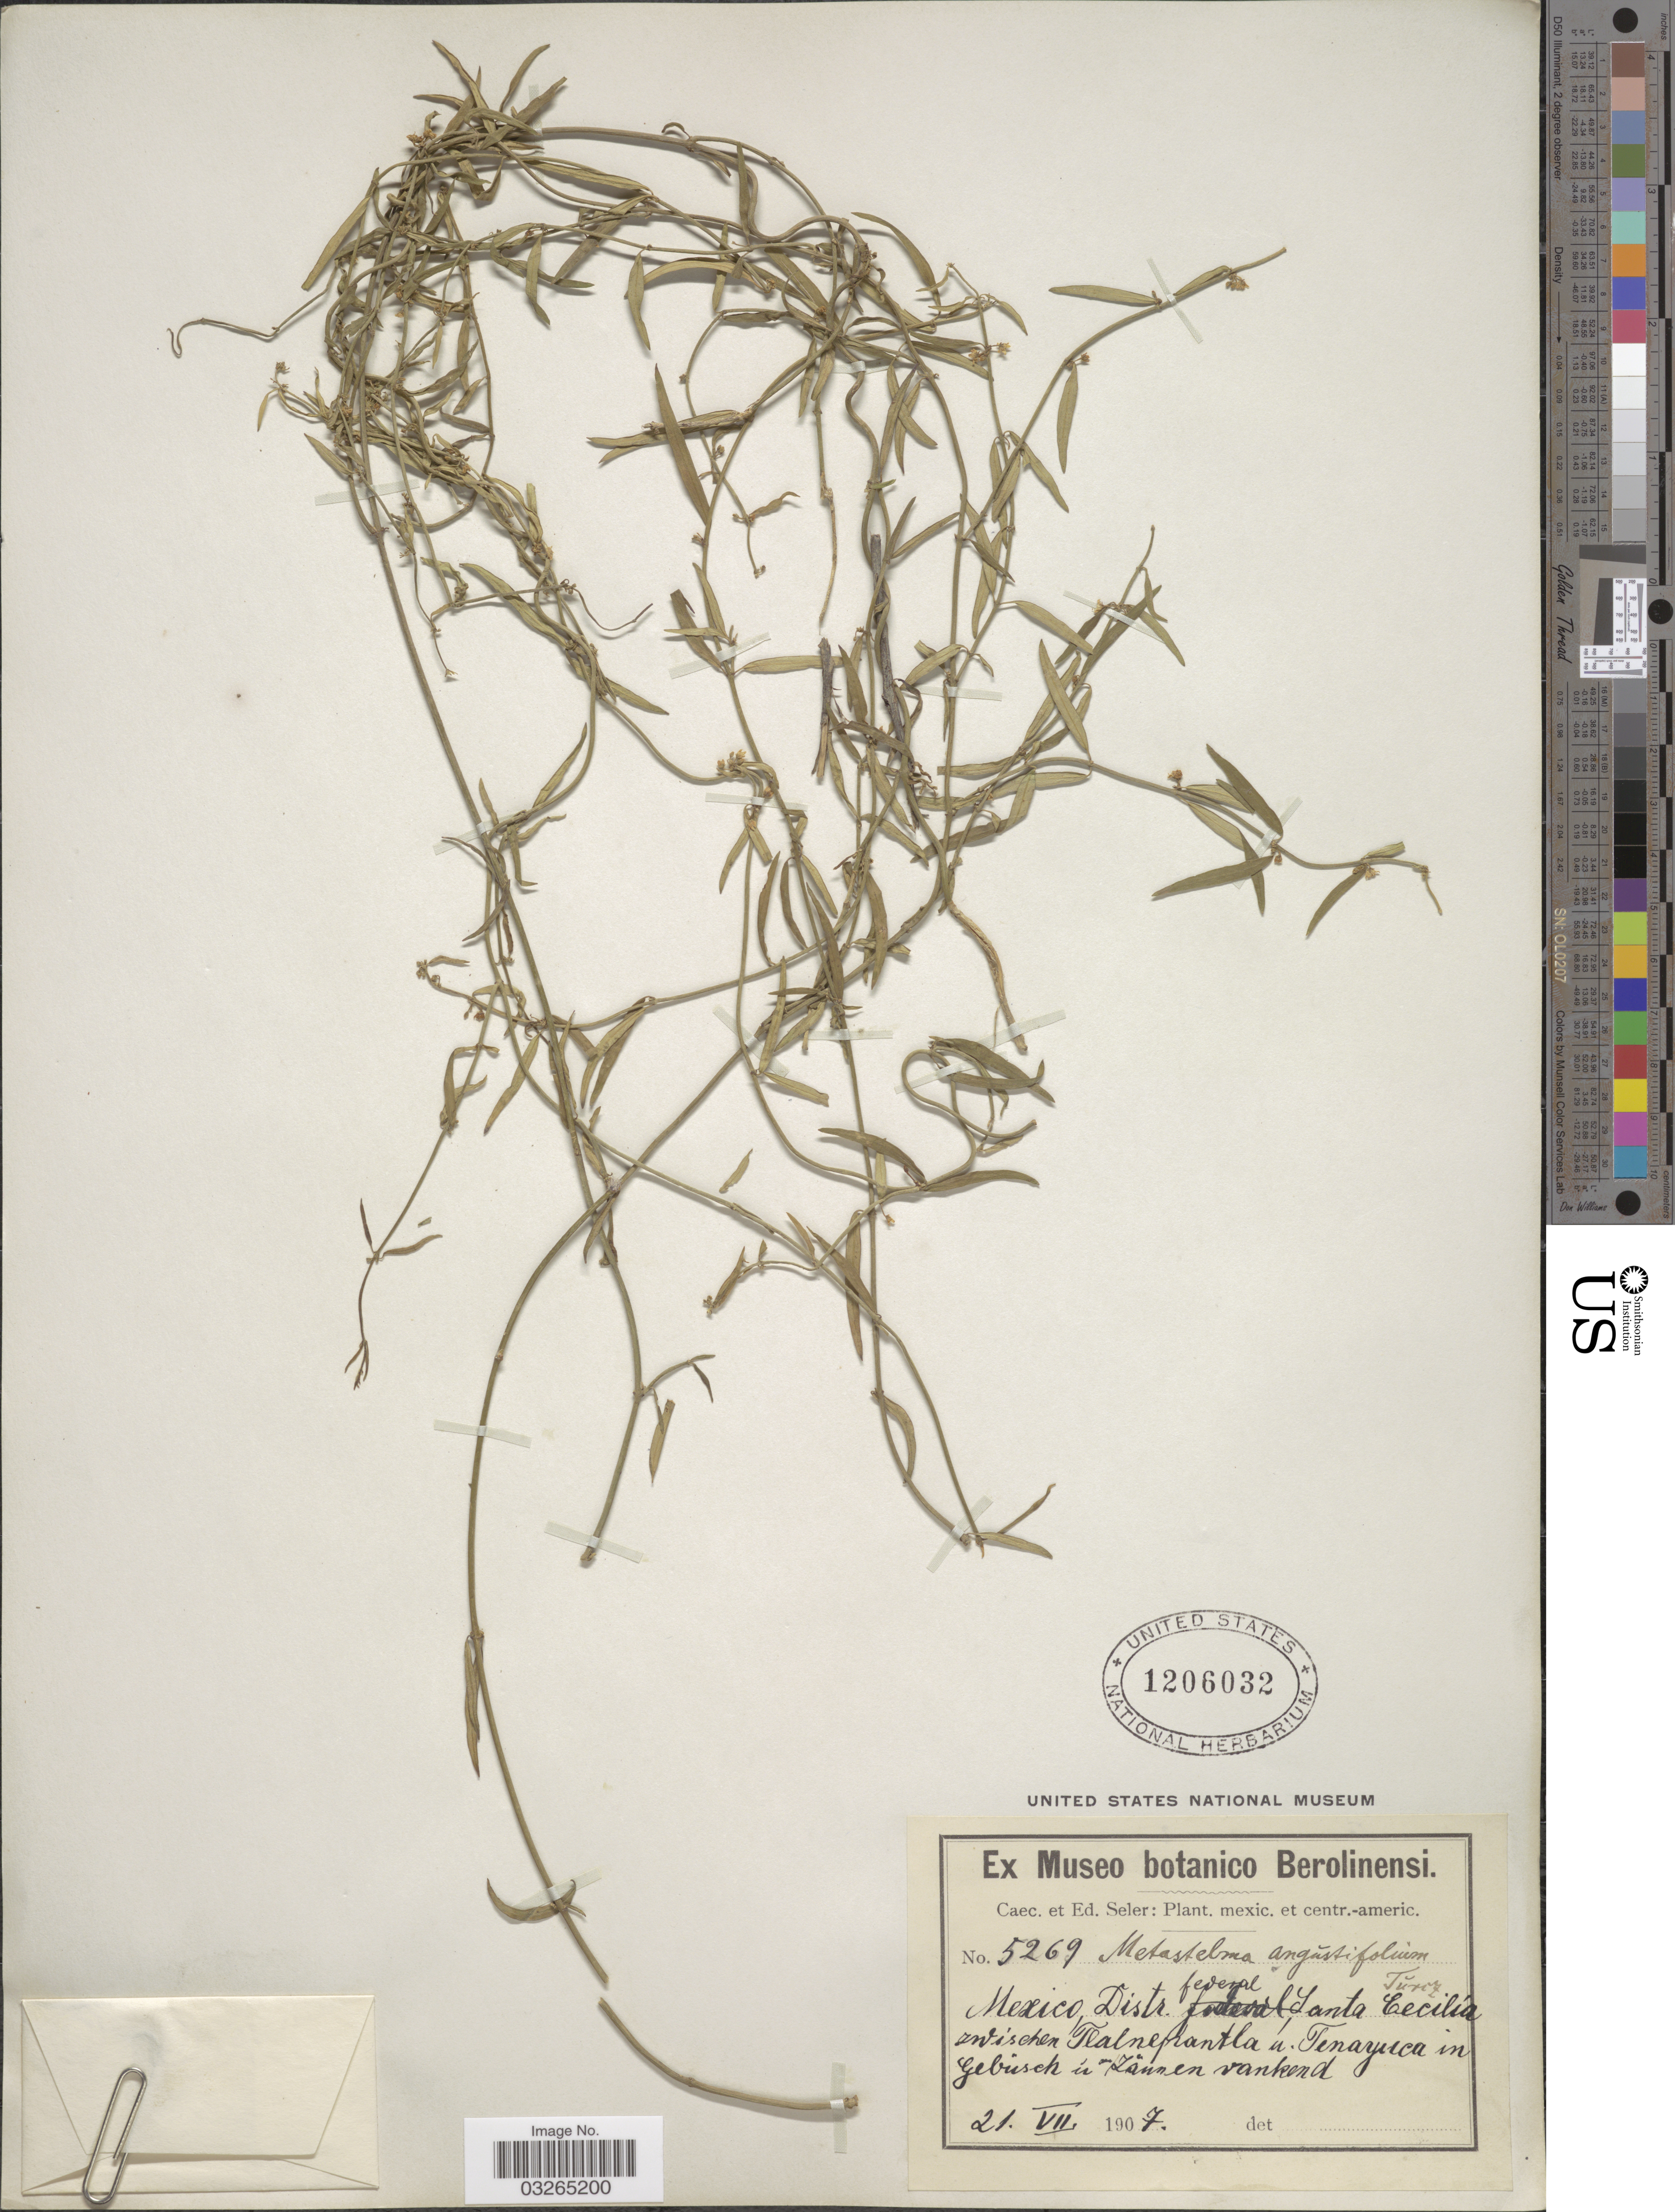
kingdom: Plantae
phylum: Tracheophyta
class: Magnoliopsida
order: Gentianales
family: Apocynaceae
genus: Orthosia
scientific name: Orthosia angustifolia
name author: (Turcz.) Liede & Meve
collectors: C. Seler & E. G. Seler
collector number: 5269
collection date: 1907-07-21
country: Mexico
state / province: Distrito Federal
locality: Santa Cecilía zwischen Tlalnepantla u Tenayuca in Gebusch u Kännen vankend.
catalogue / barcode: US 1206032